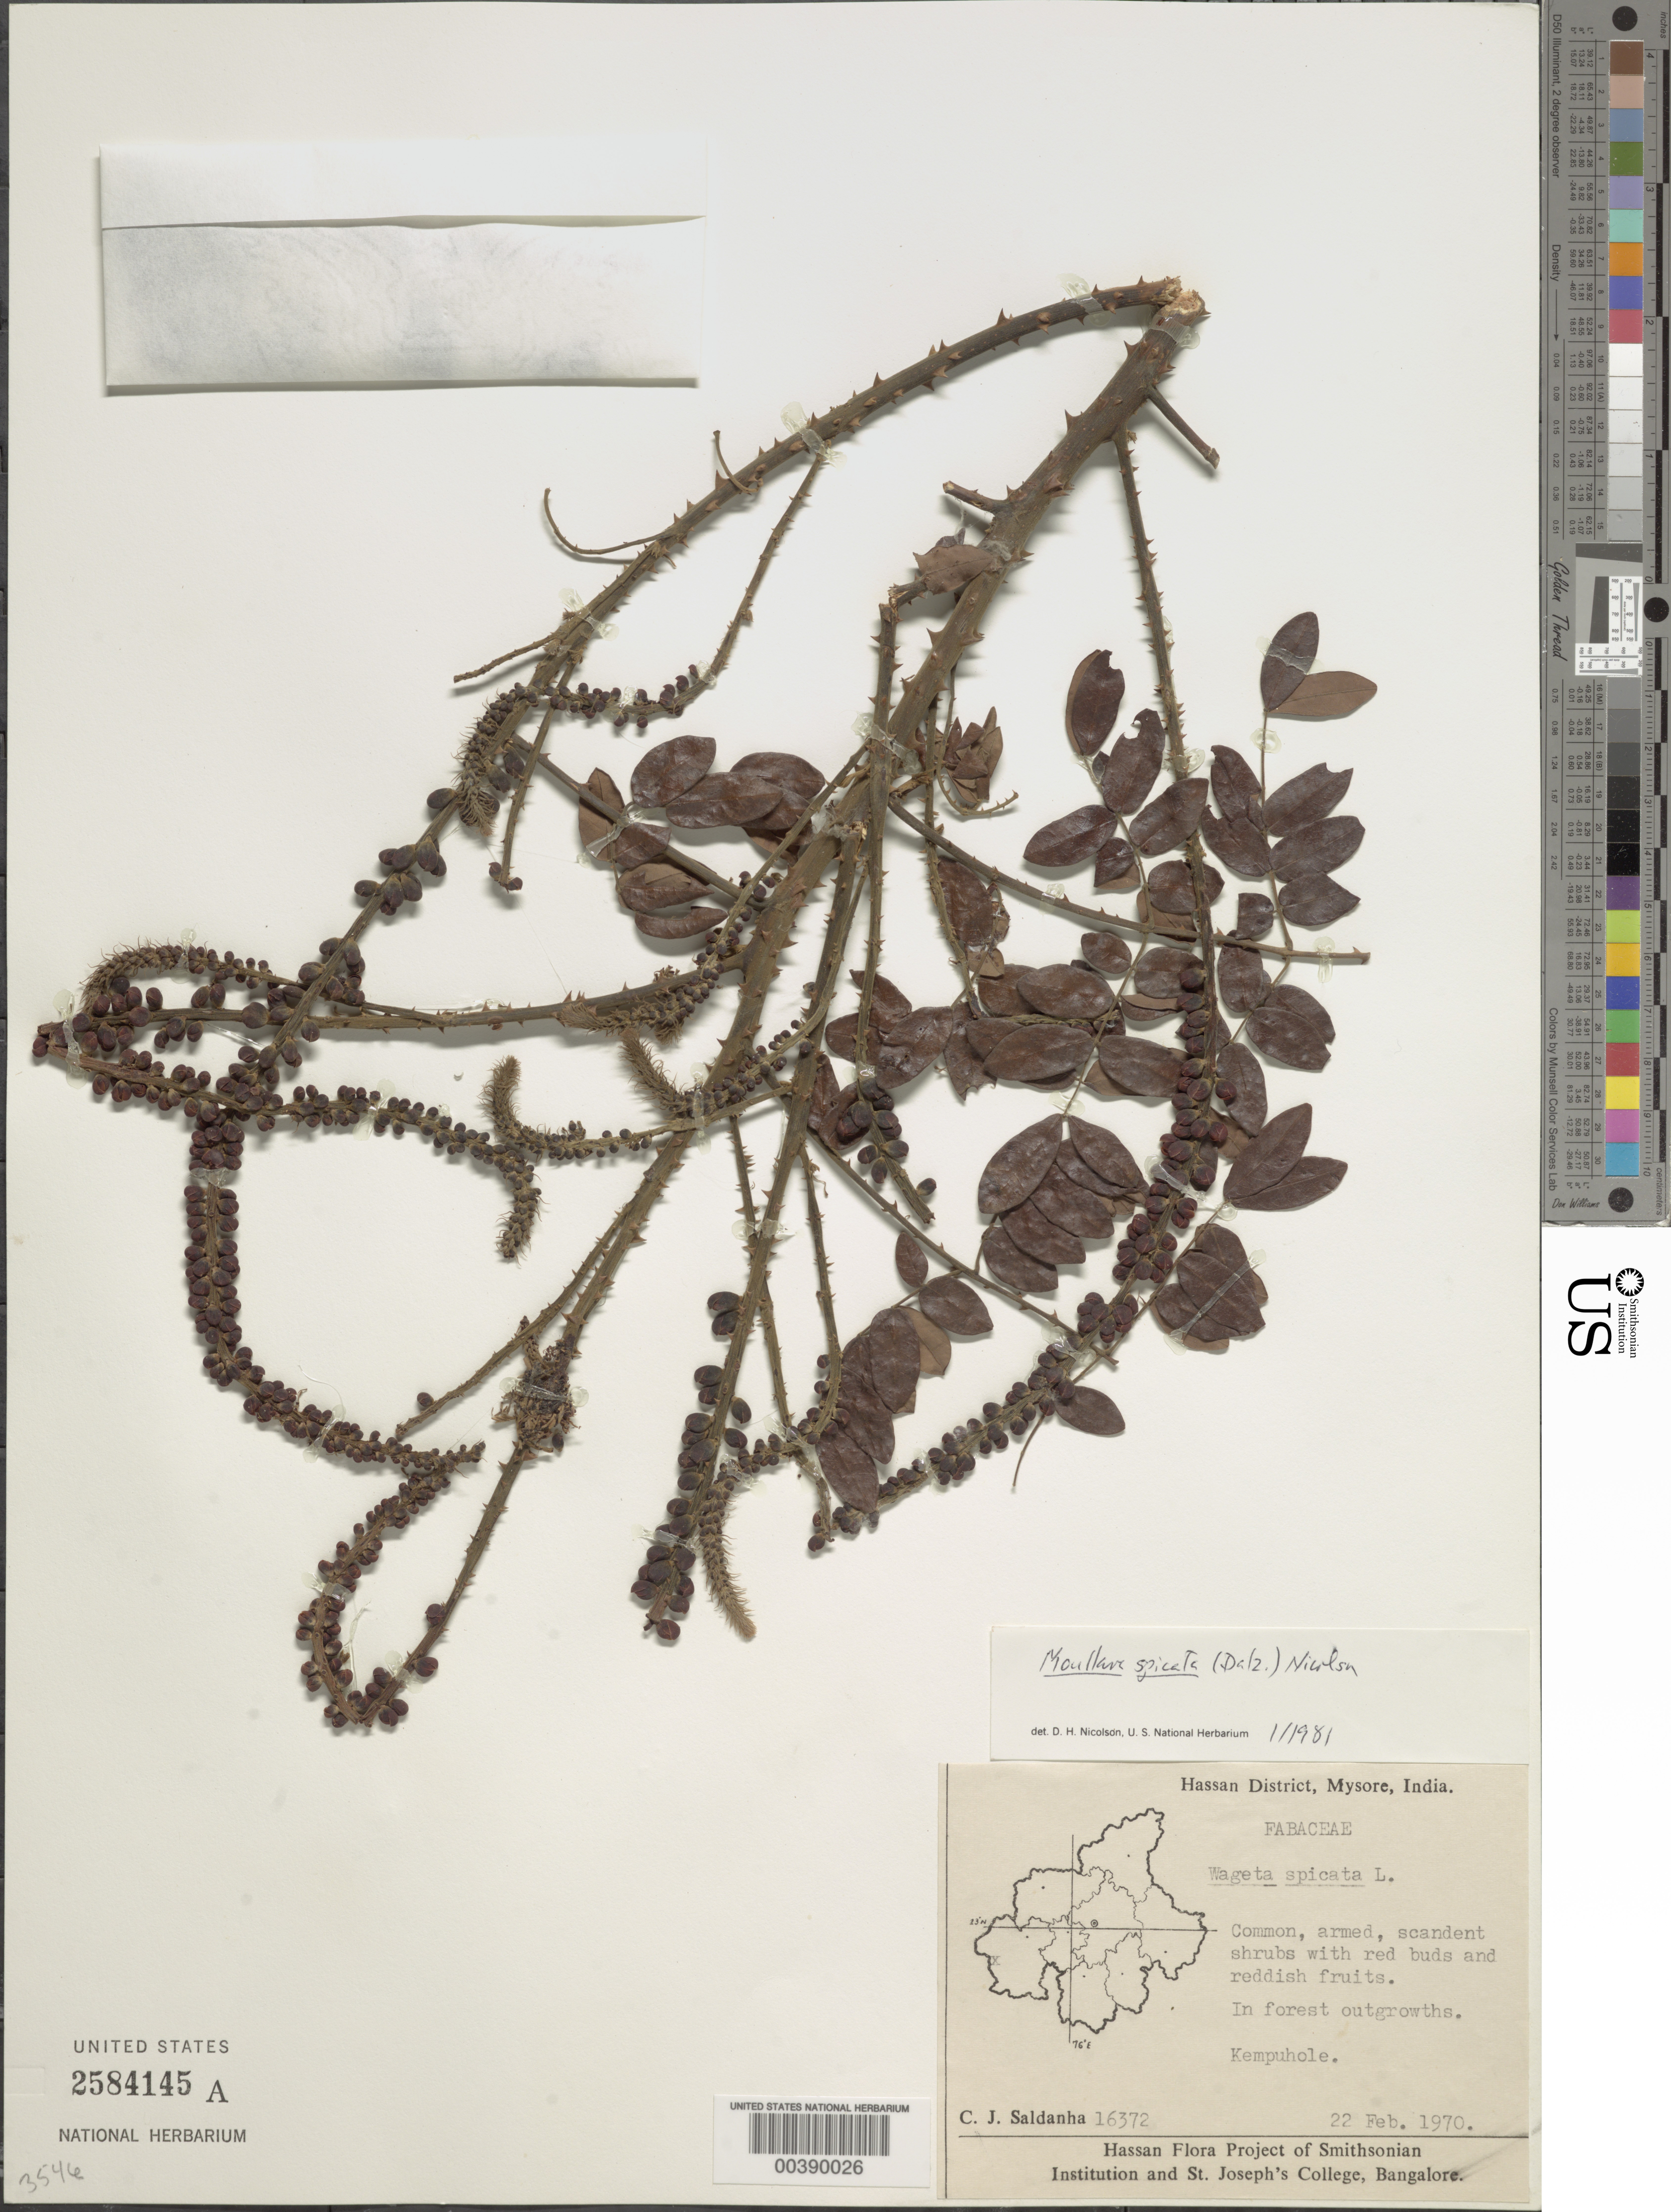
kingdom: Plantae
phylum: Tracheophyta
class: Magnoliopsida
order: Fabales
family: Fabaceae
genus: Moullava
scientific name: Moullava spicata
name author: (Dalzell ex Wight) Nicolson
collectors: C. J. Saldanha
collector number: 16372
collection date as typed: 22 Feb 1970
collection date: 1970-02-22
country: India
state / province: Karnataka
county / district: Hassan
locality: Kempuhole, mysore state [mysore state = karnataka.]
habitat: In forest overgrowths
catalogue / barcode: US 2584145A